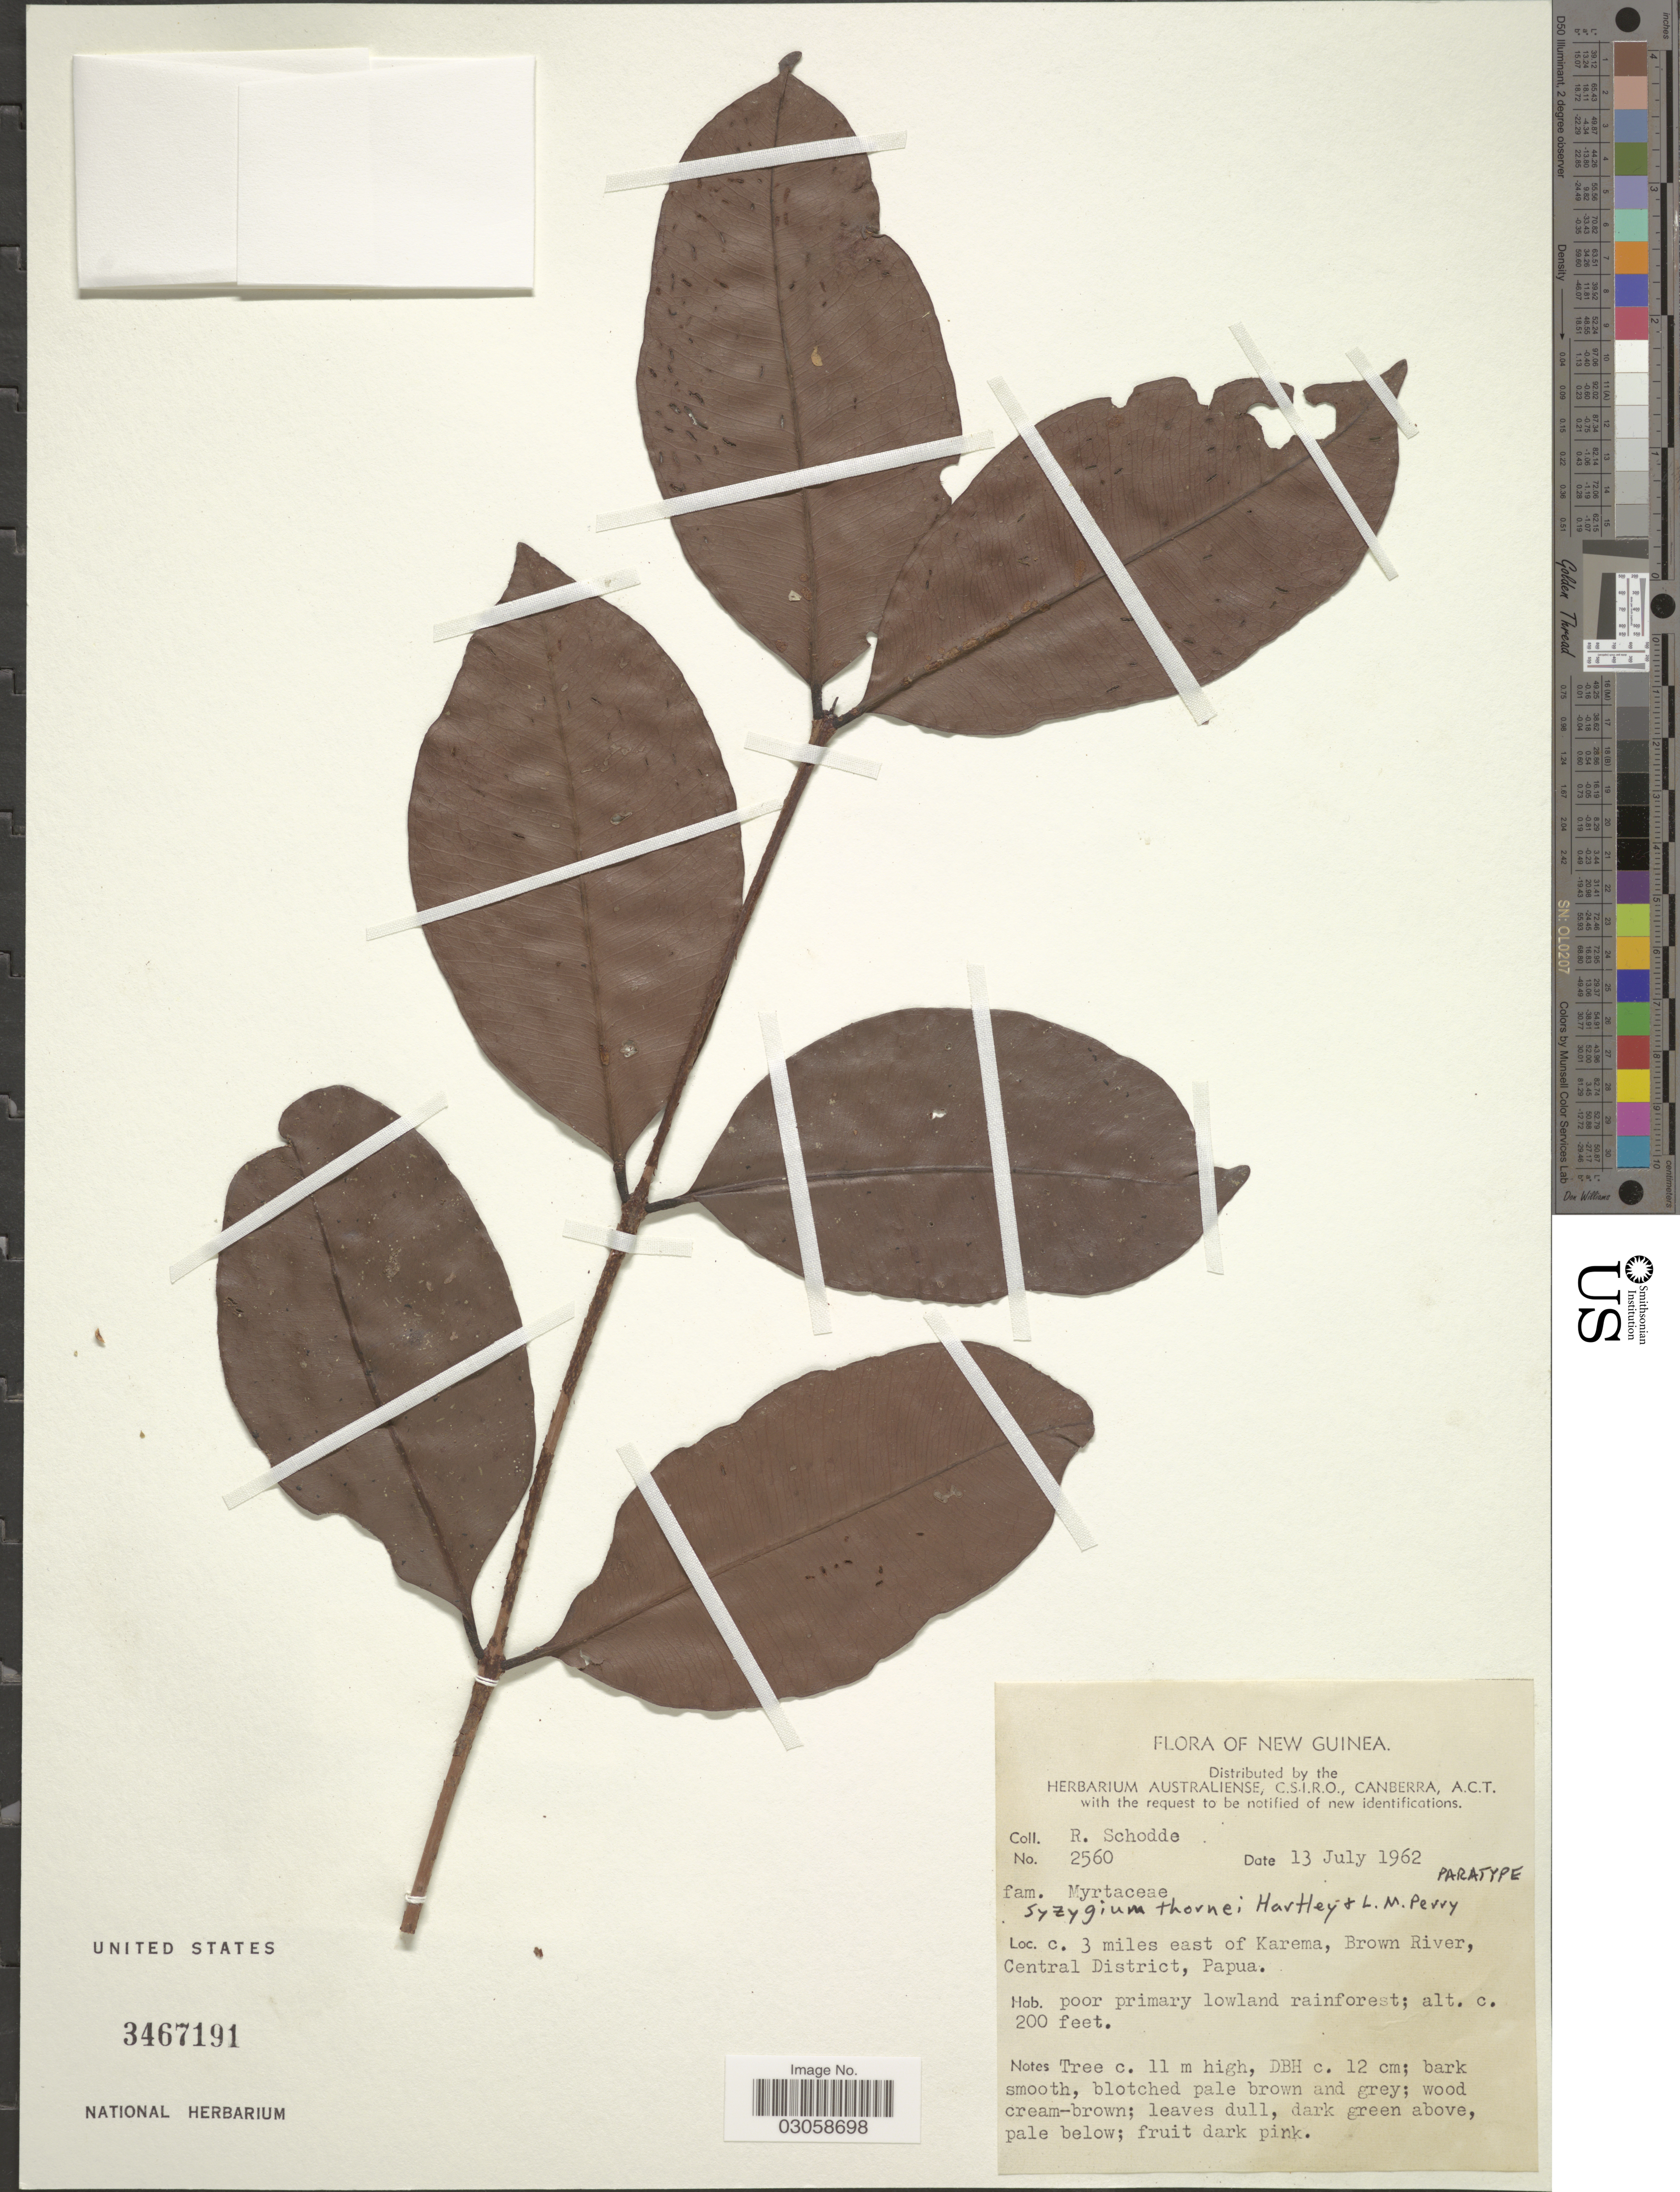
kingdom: Plantae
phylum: Tracheophyta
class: Magnoliopsida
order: Myrtales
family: Myrtaceae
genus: Syzygium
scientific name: Syzygium thornei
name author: T.G. Hartley & L.M. Perry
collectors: R. Schodde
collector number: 2560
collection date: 1962-07-13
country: Papua New Guinea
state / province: Central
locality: New Guinea. C. 3 miles east of Karema, Brown River, Central District, Papua.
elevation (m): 61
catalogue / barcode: US 3467191